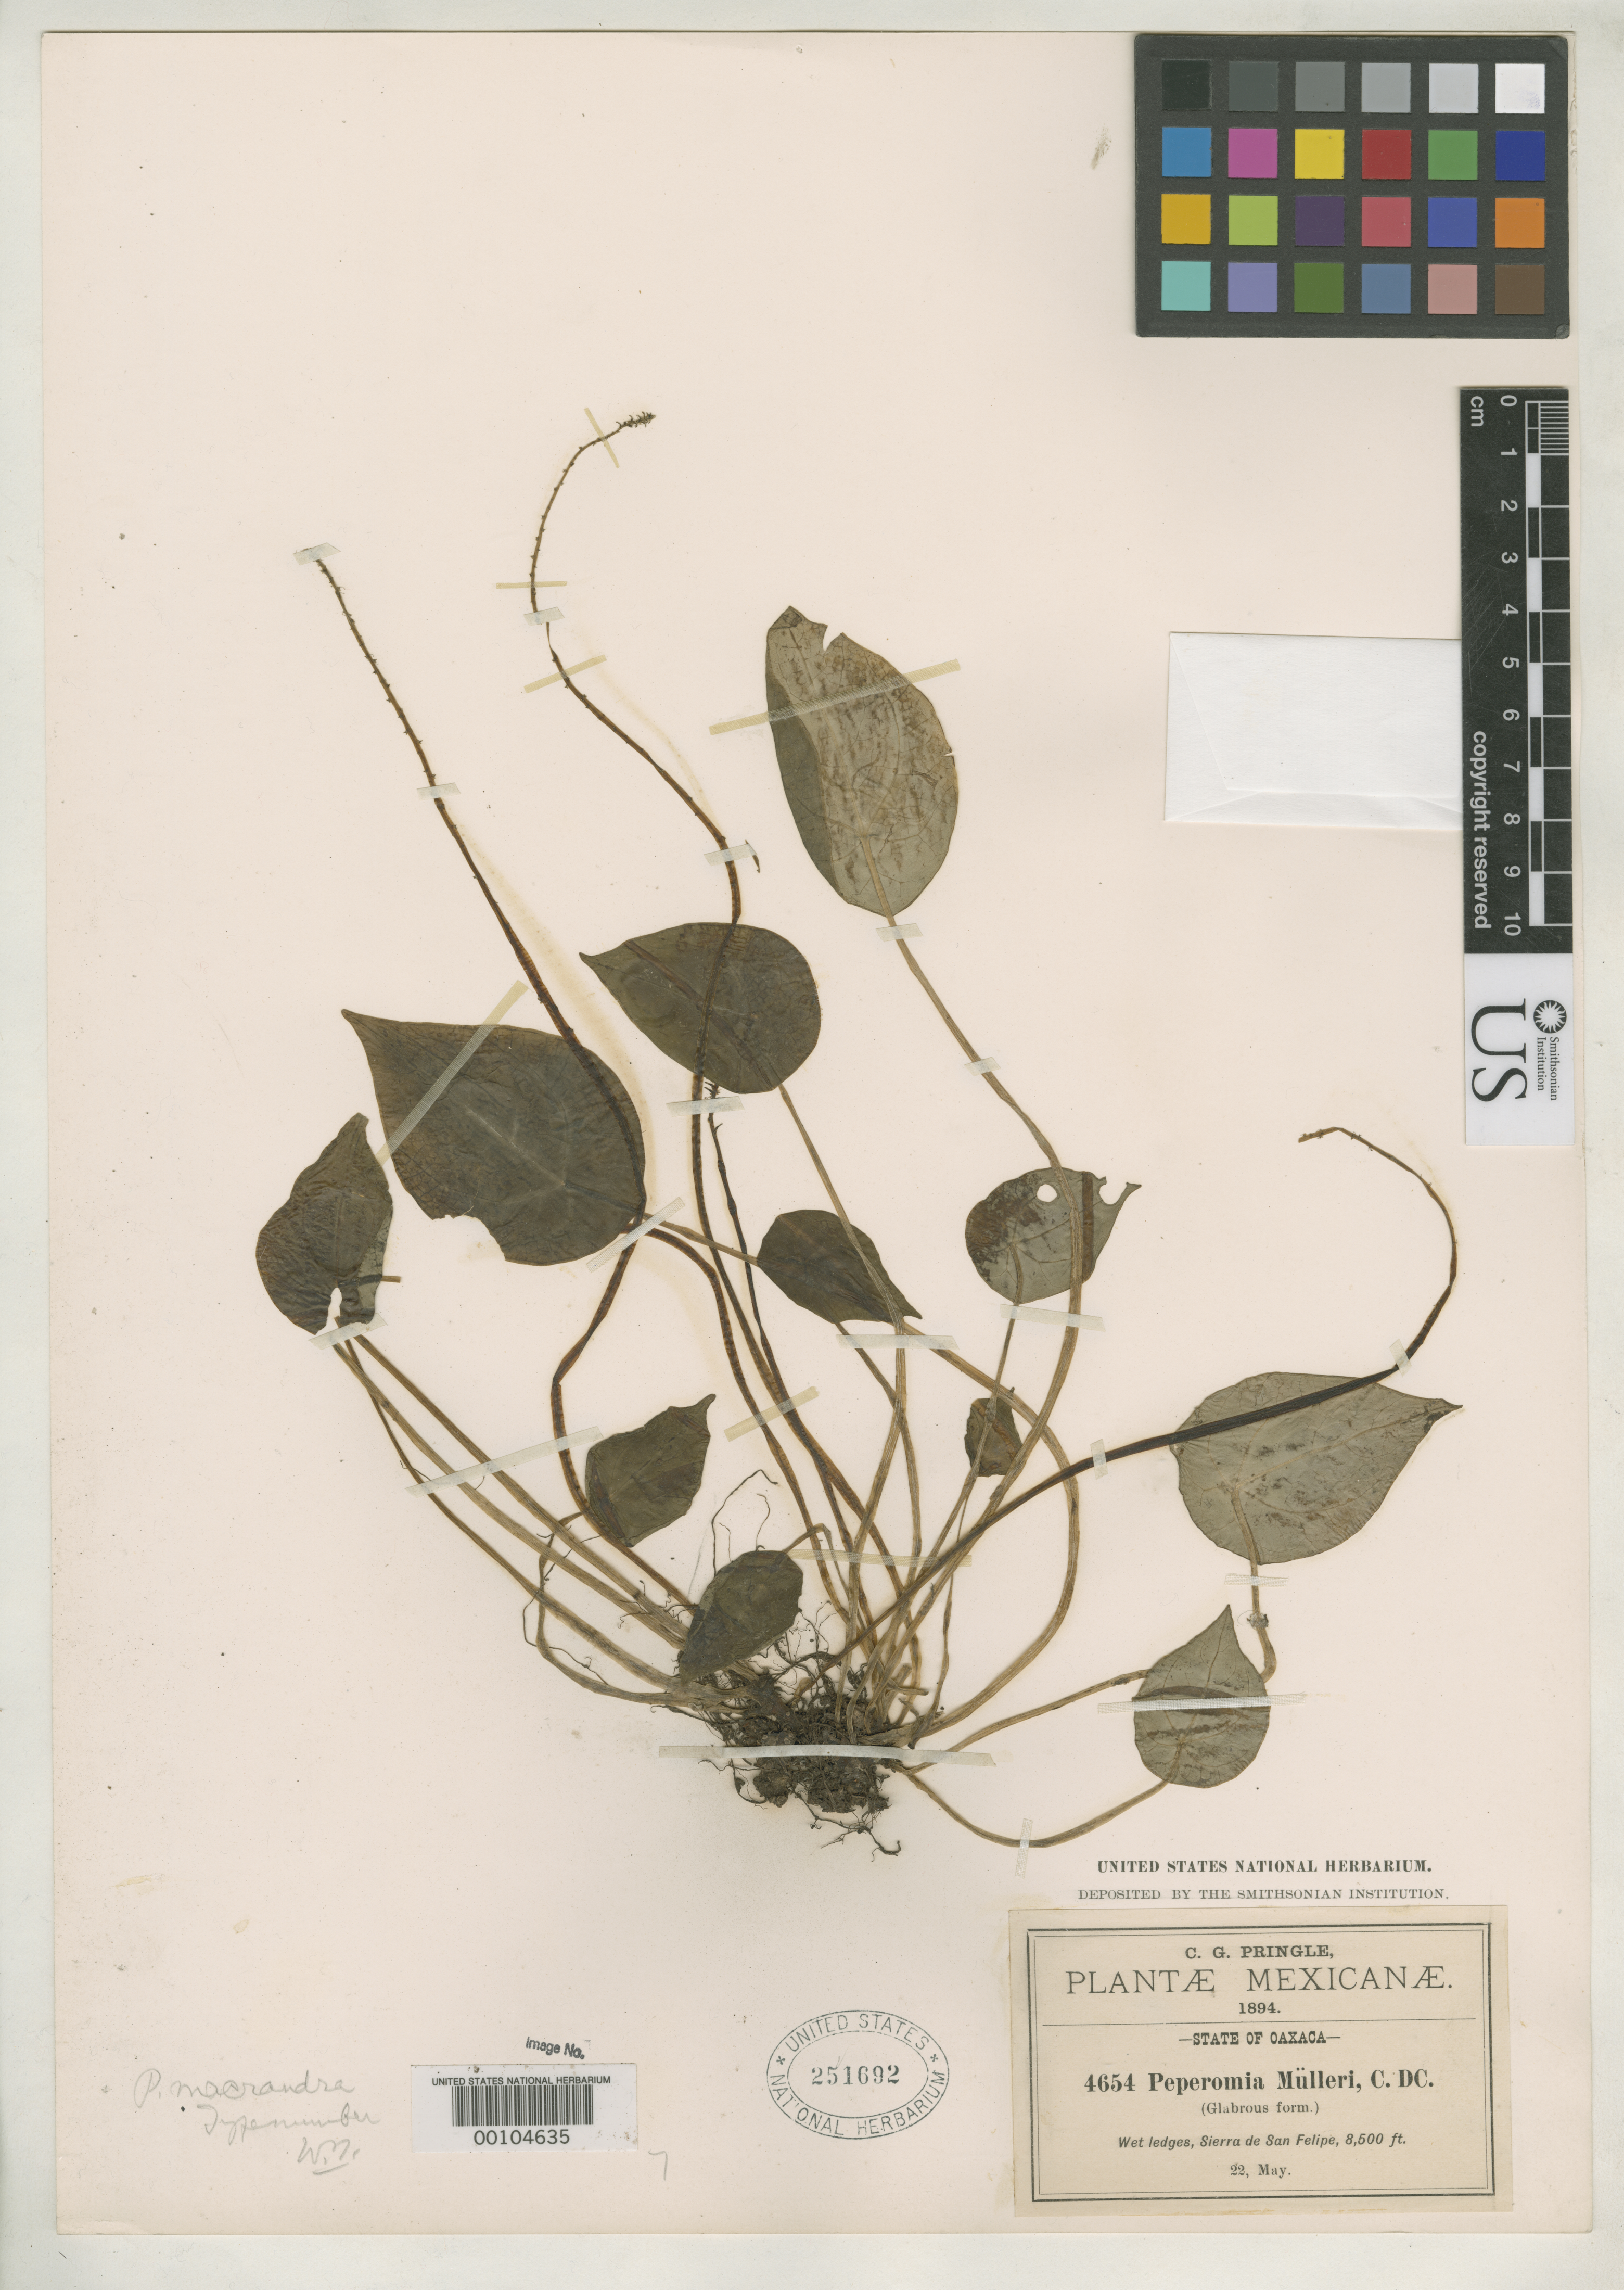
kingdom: Plantae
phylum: Tracheophyta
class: Magnoliopsida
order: Piperales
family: Piperaceae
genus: Peperomia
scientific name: Peperomia macrandra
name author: C. DC.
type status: Isotype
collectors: C. G. Pringle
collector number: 4654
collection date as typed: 22 May 1894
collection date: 1894-05-22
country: Mexico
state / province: Oaxaca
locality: Sierra de San Felipe.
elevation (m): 2591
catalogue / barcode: US 251692